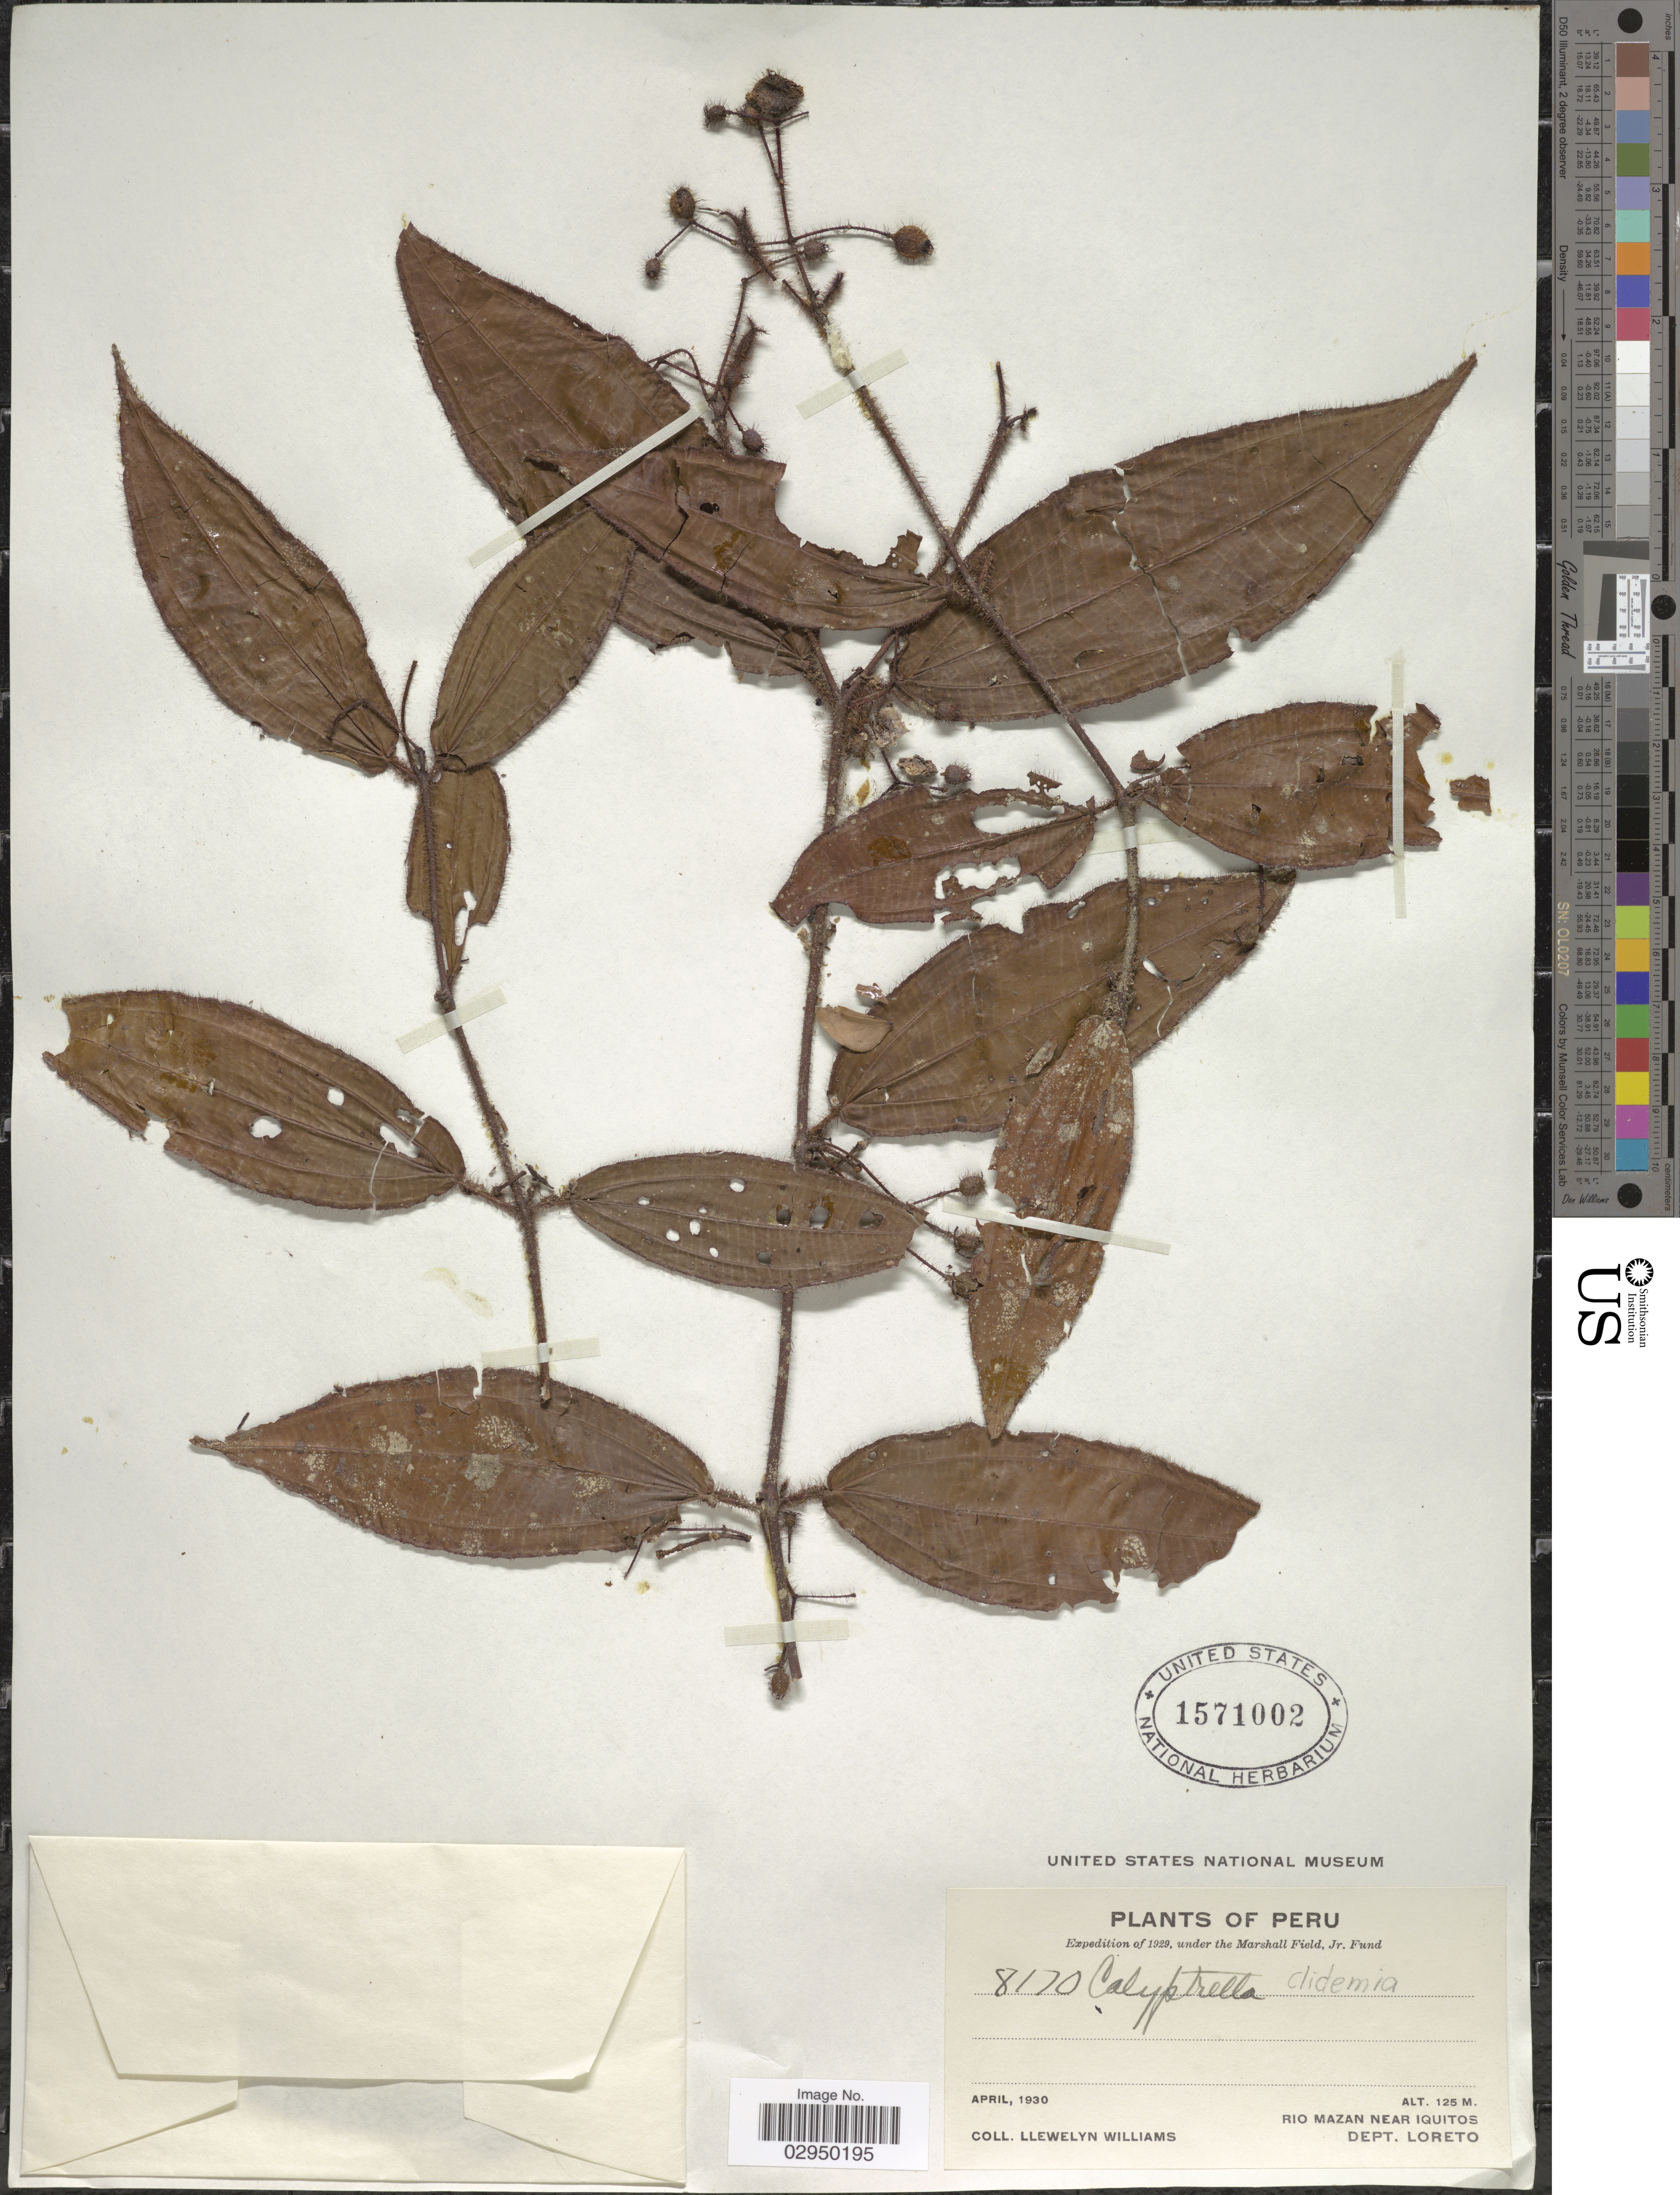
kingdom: Plantae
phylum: Tracheophyta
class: Magnoliopsida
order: Myrtales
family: Melastomataceae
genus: Clidemia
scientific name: Clidemia sp.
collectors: Ll. Williams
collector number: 8170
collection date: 1930-04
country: Peru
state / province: Loreto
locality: Rio Mazan near Iquitos. Dept. Loreto.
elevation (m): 125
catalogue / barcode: US 1571002